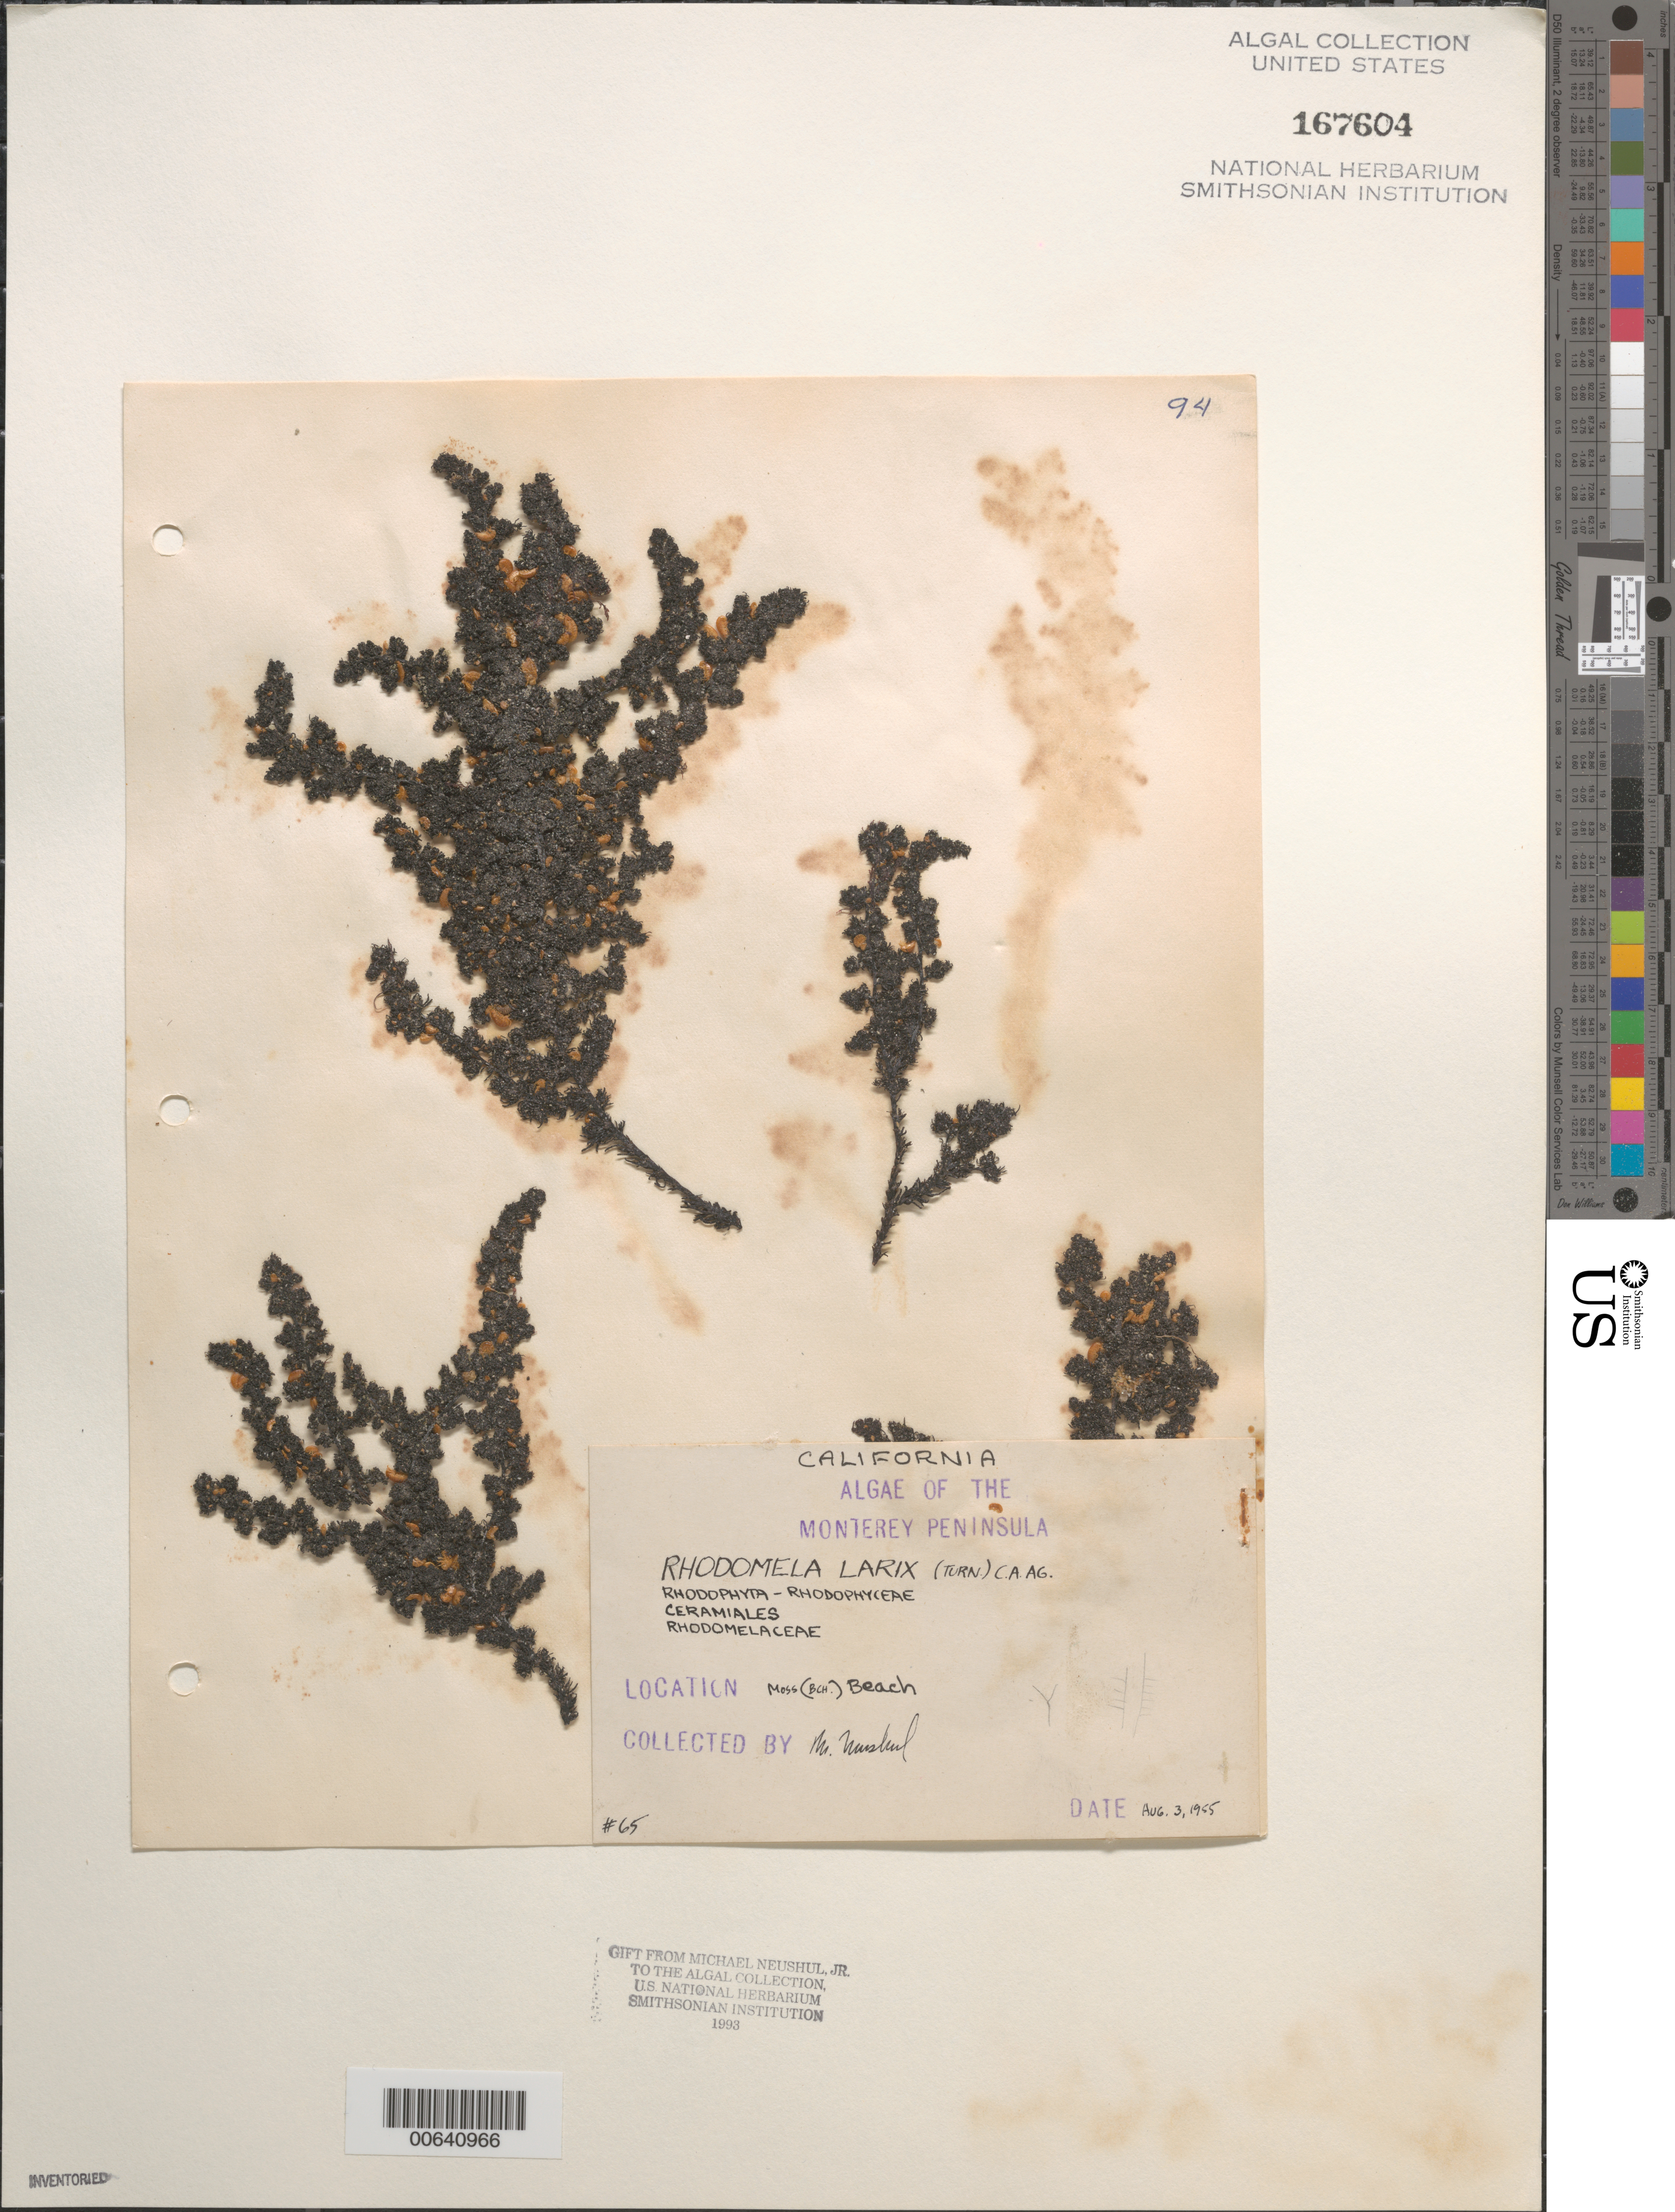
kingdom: Plantae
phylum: Rhodophyta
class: Florideophyceae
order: Ceramiales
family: Rhodomelaceae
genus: Neorhodomela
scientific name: Neorhodomela larix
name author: (Turner) Masuda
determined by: Algae name updating Project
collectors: M. Neushul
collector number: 65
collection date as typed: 03 Aug 1955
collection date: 1955-08-03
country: United States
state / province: California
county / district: Monterey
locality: Moss Beach, Monterey Peninsula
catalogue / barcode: US 167604